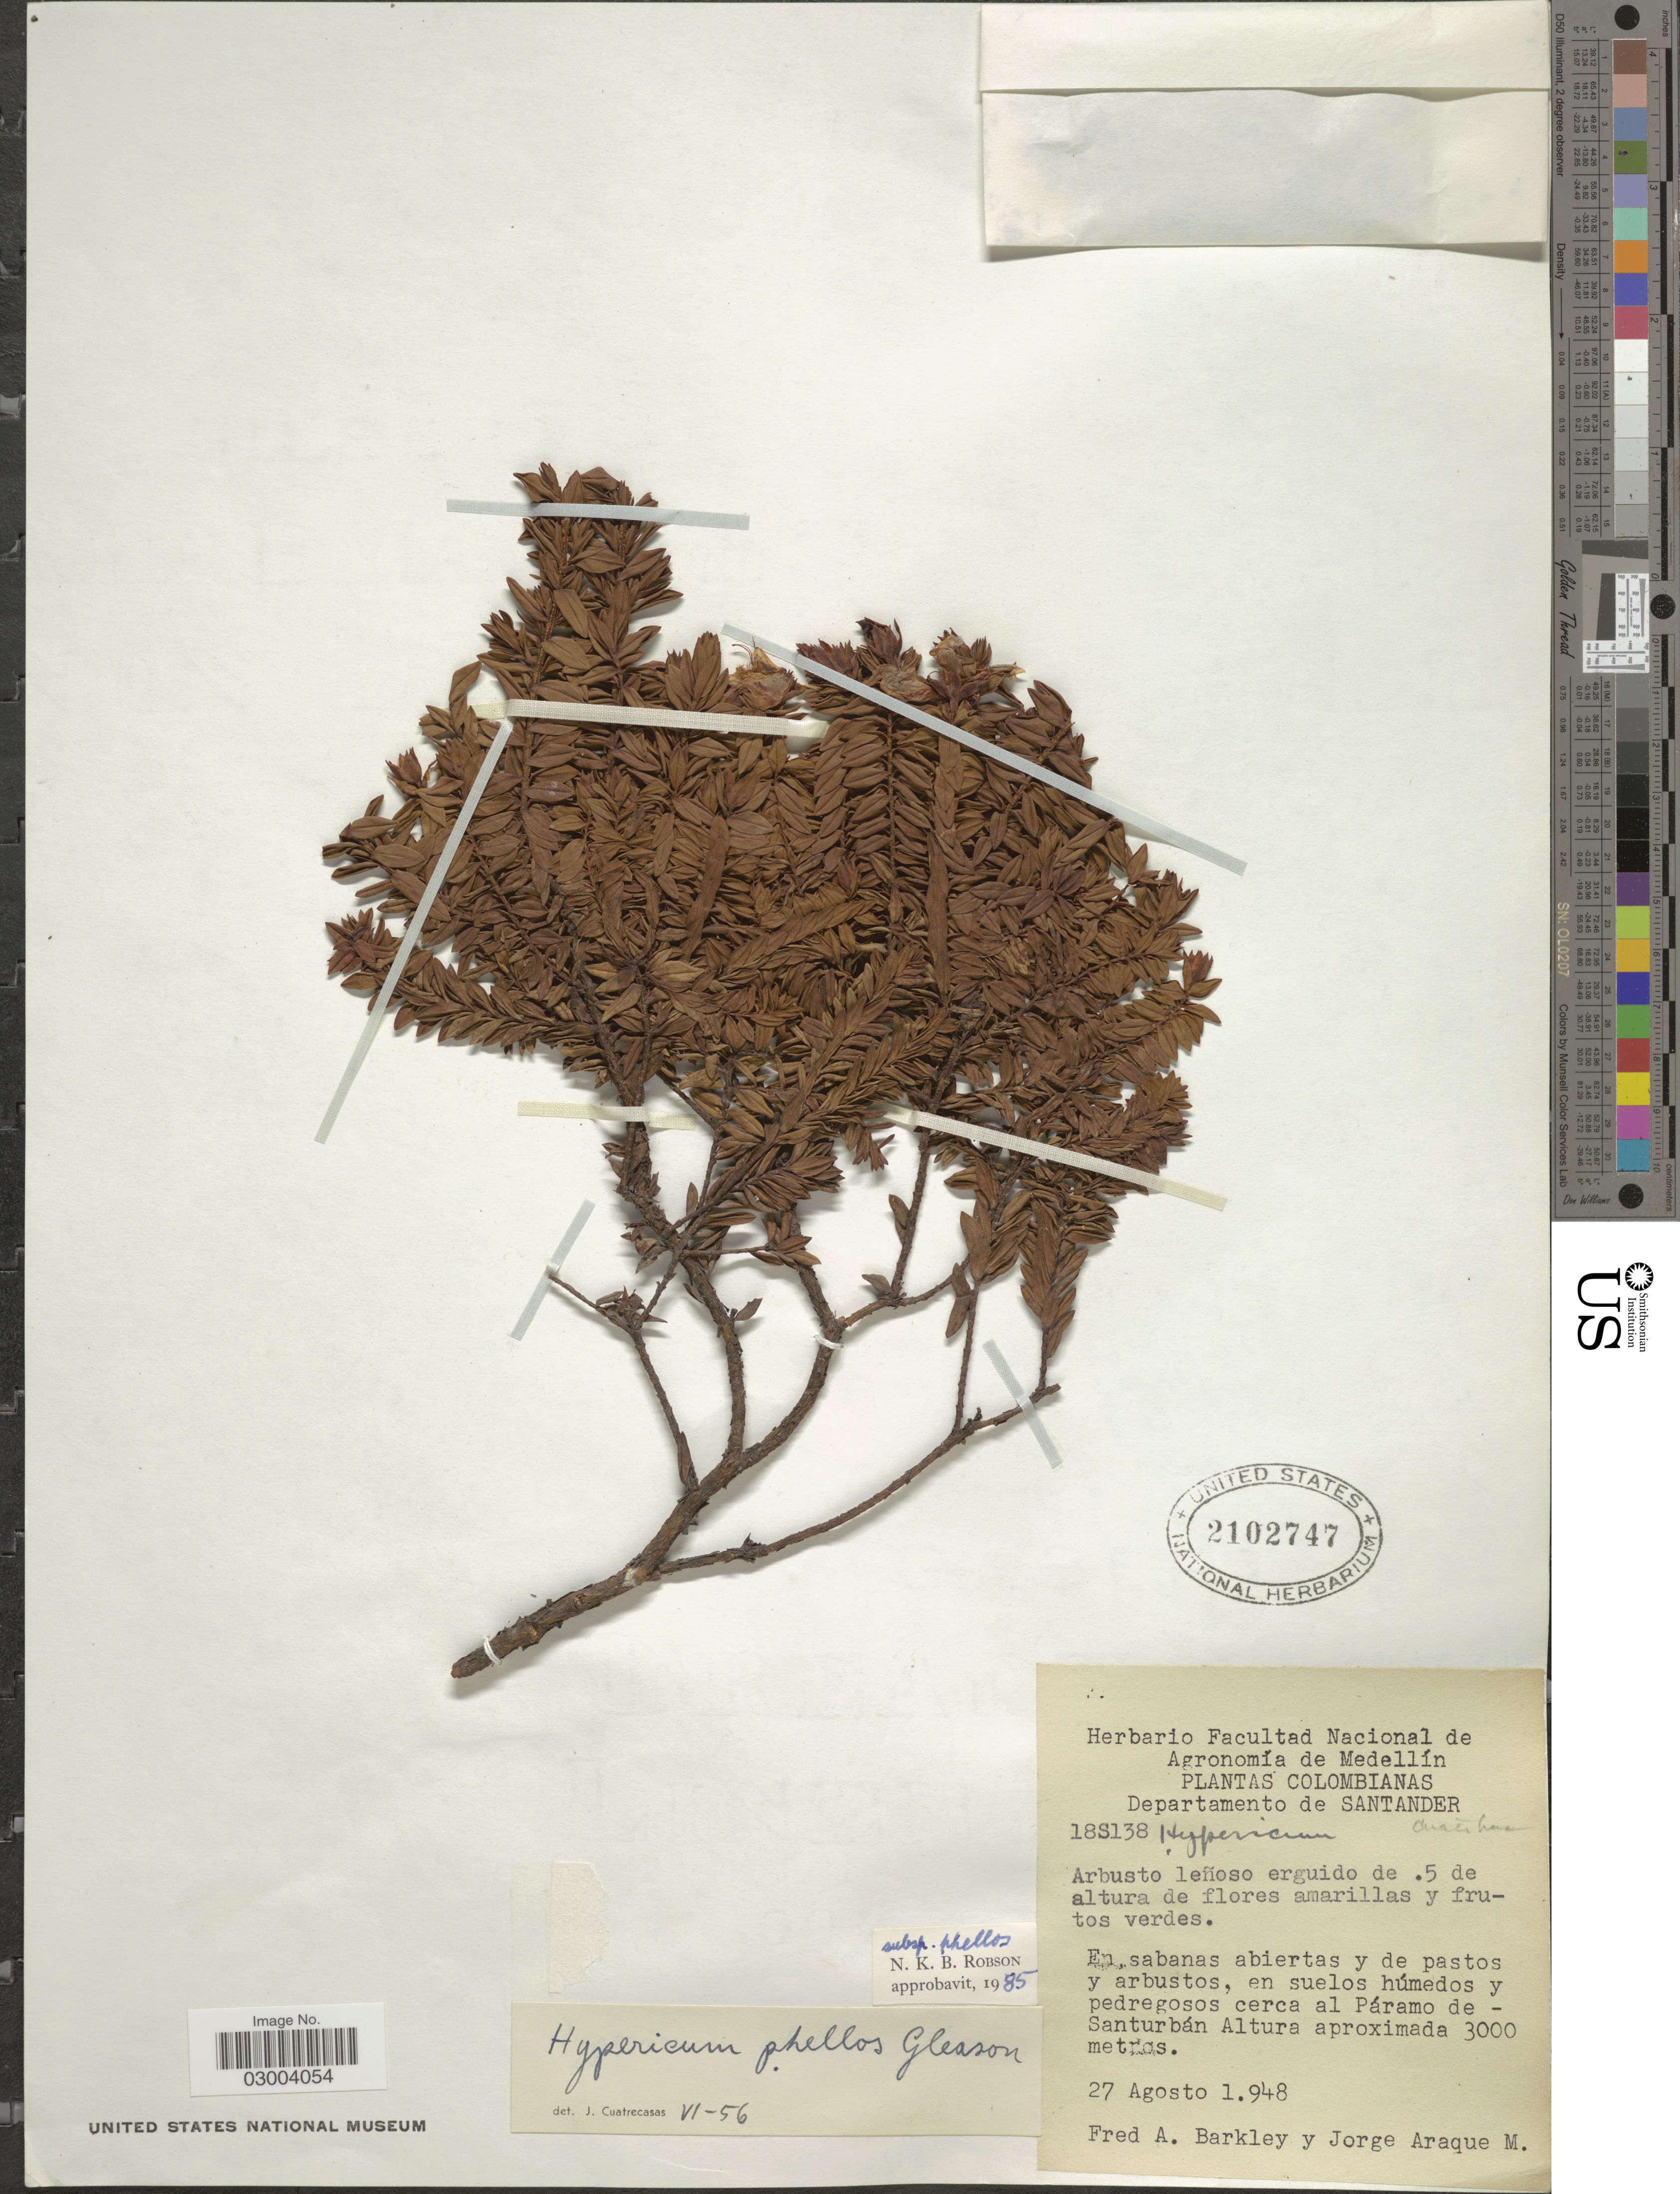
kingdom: Plantae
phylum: Tracheophyta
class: Magnoliopsida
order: Malpighiales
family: Hypericaceae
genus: Hypericum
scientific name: Hypericum phellos subsp. phellos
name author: Gleason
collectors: F. A. Barkley & J. Araque Molina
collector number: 18S138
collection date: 1948-08-27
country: Colombia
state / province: Santander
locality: Departamento de Santander, cerca al Páramo de Santurbán.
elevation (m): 3000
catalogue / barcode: US 2102747